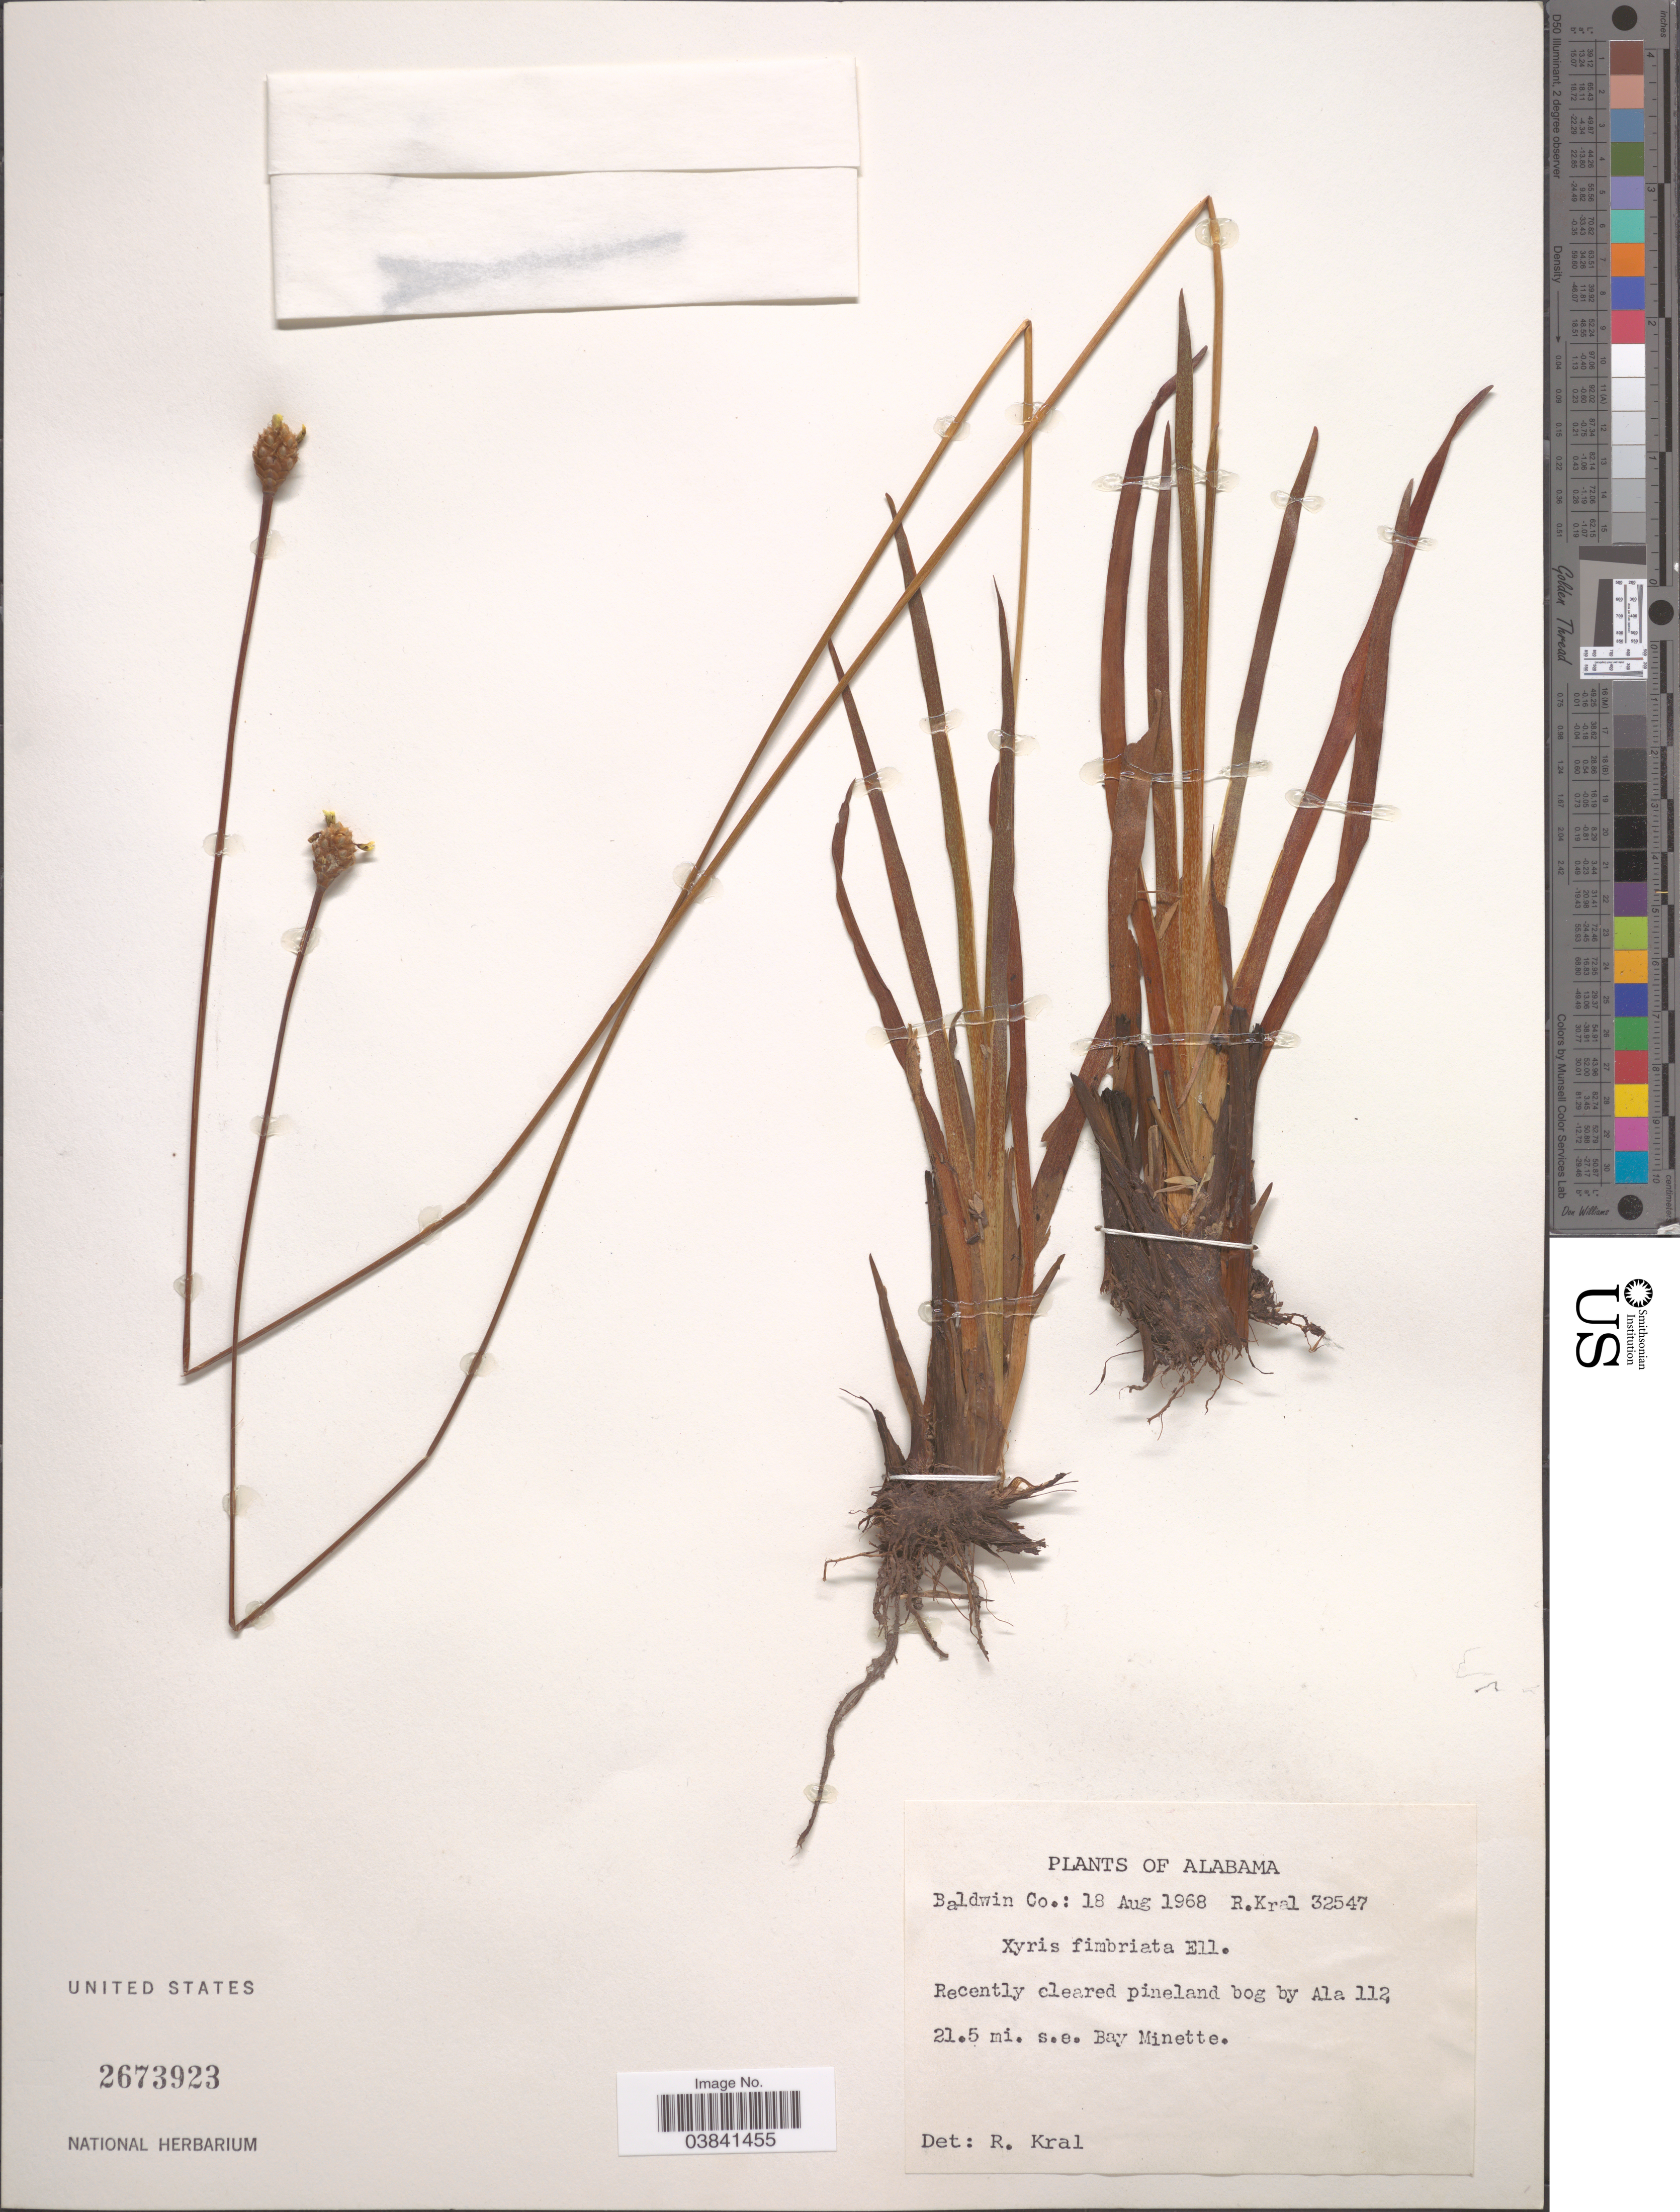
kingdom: Plantae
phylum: Tracheophyta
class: Liliopsida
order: Poales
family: Xyridaceae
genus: Xyris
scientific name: Xyris fimbriata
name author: Elliott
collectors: R. Kral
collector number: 32547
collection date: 1968-08-18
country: United States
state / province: Alabama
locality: Baldwin Co.: Recently cleared pineland bog by Ala 112. 21.5 mi. s.e. Bay Minette.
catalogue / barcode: US 2673923